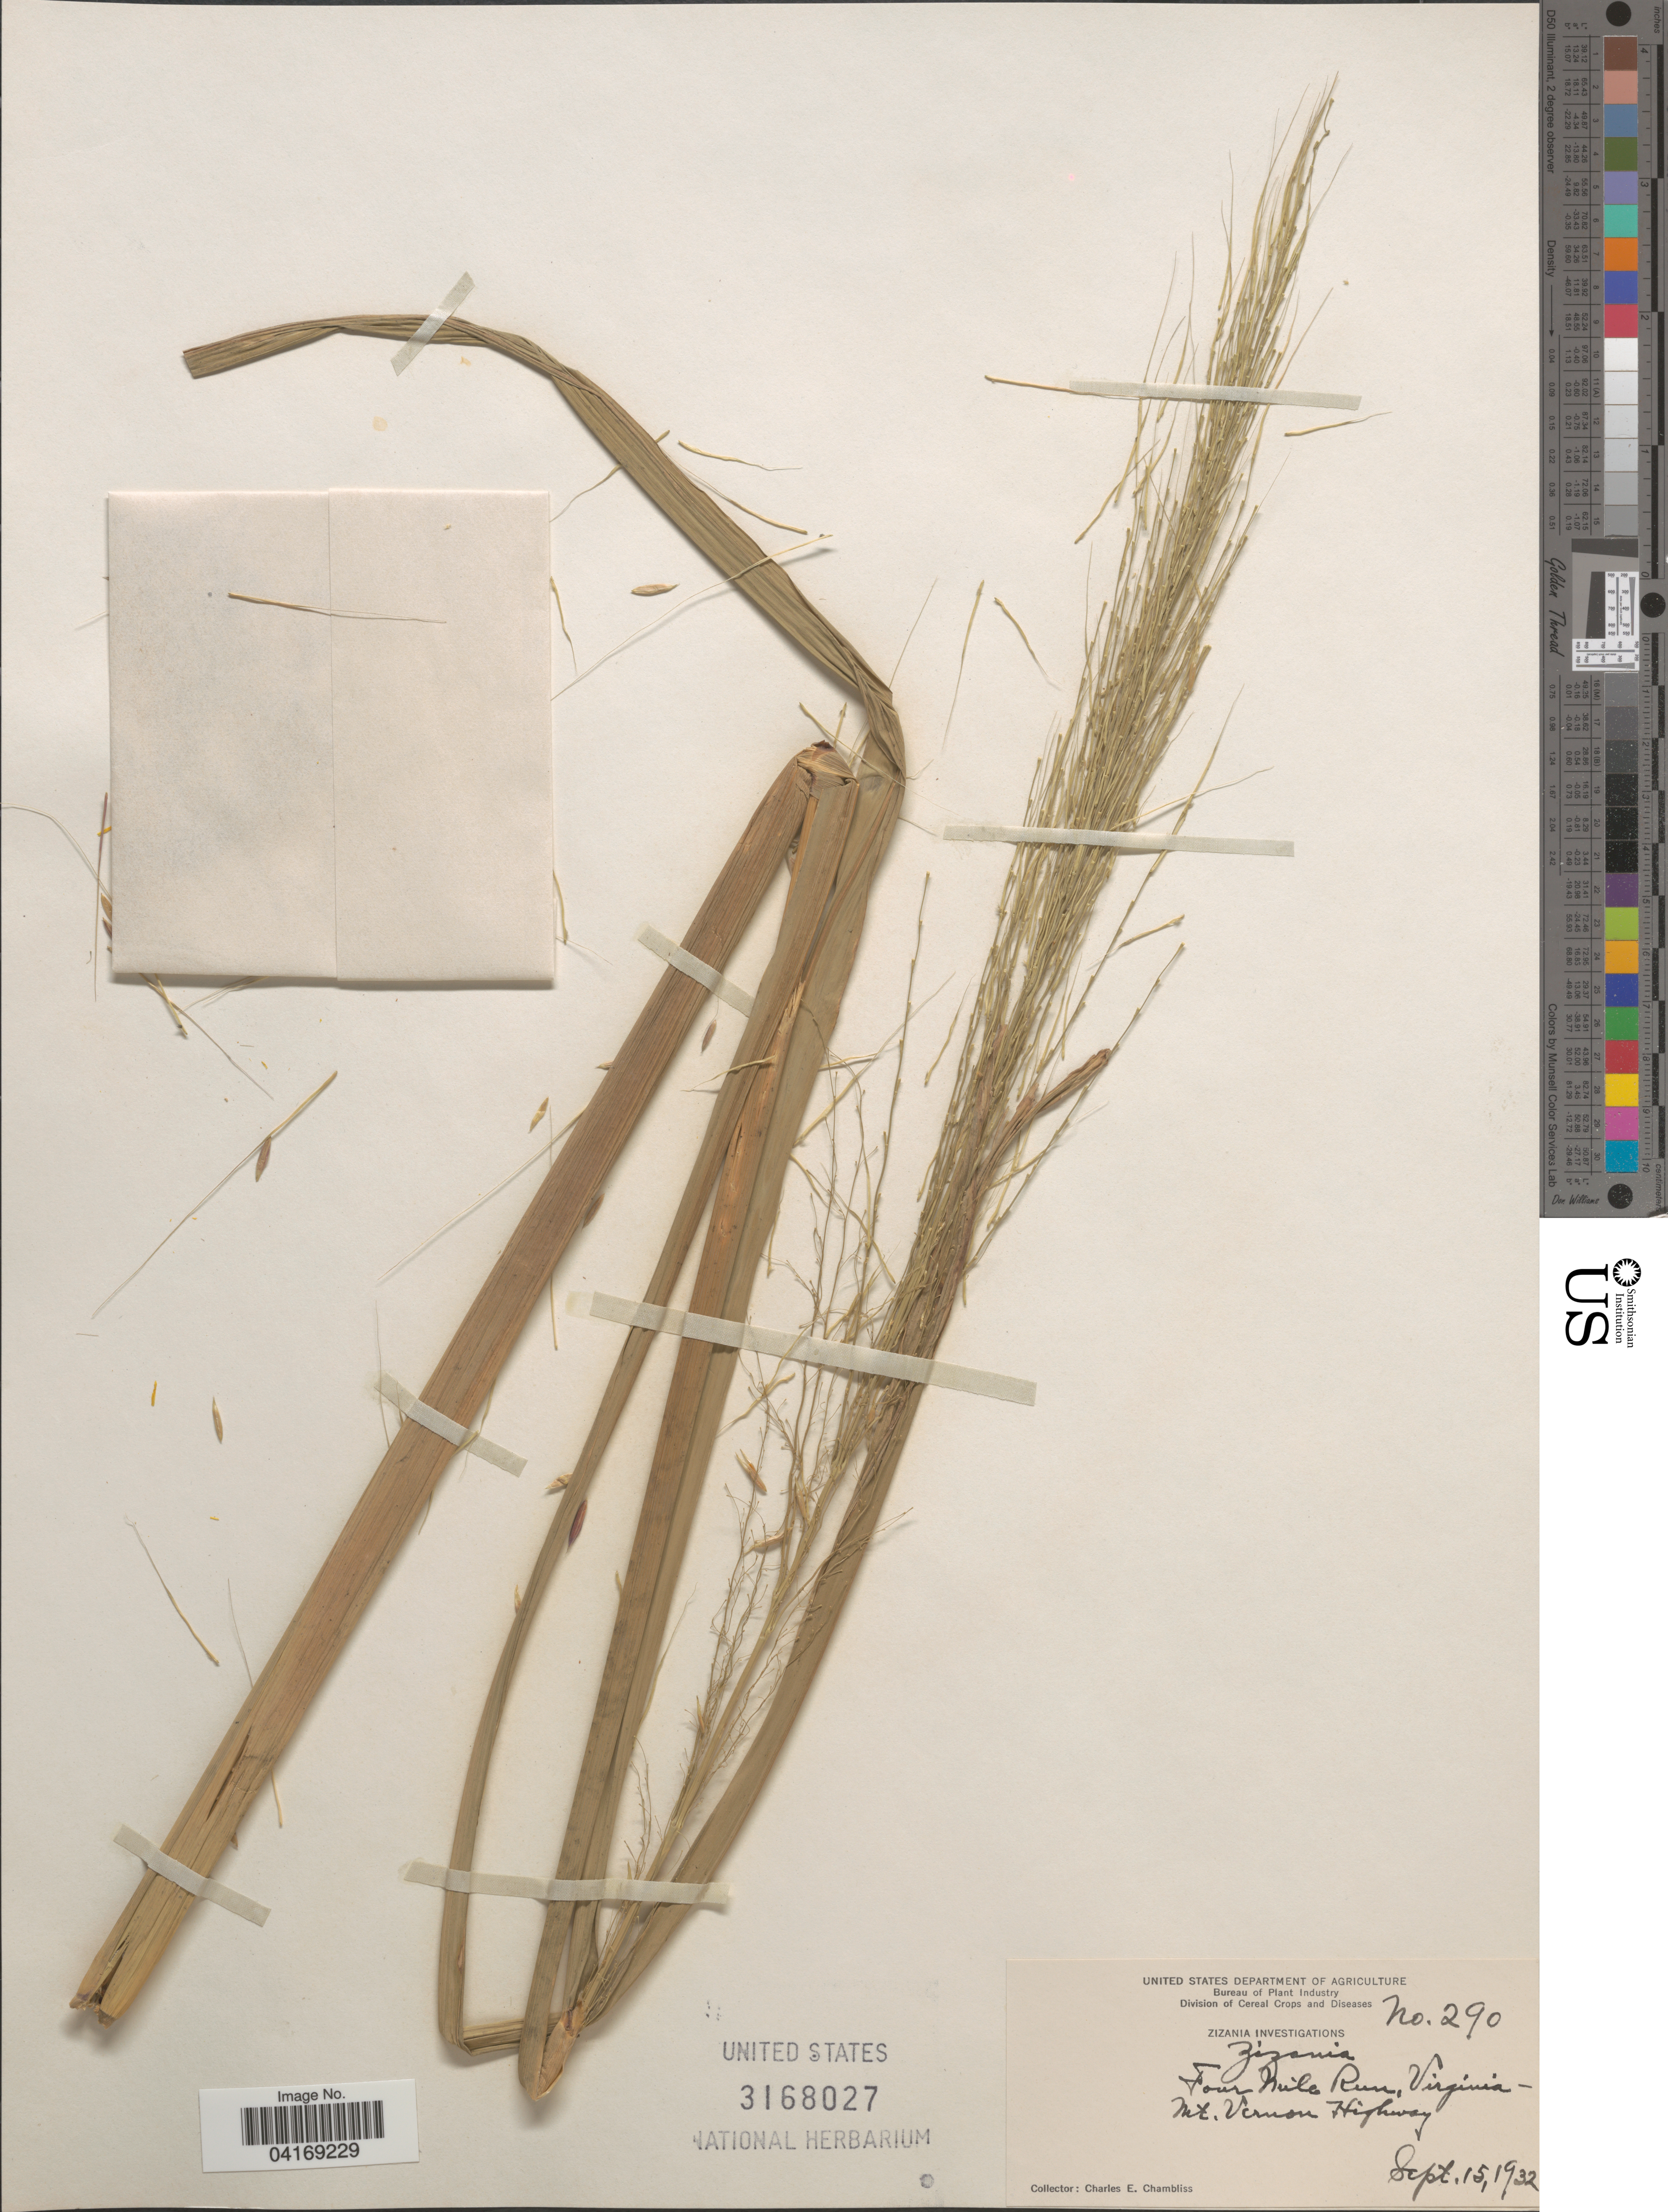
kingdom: Plantae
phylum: Tracheophyta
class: Liliopsida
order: Poales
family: Poaceae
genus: Zizania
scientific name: Zizania sp.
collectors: C. Chambliss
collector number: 290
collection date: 1932-09-15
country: United States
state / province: Virginia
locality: Four Mile Run, Mt. Vernon Highway.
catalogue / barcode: US 3168027